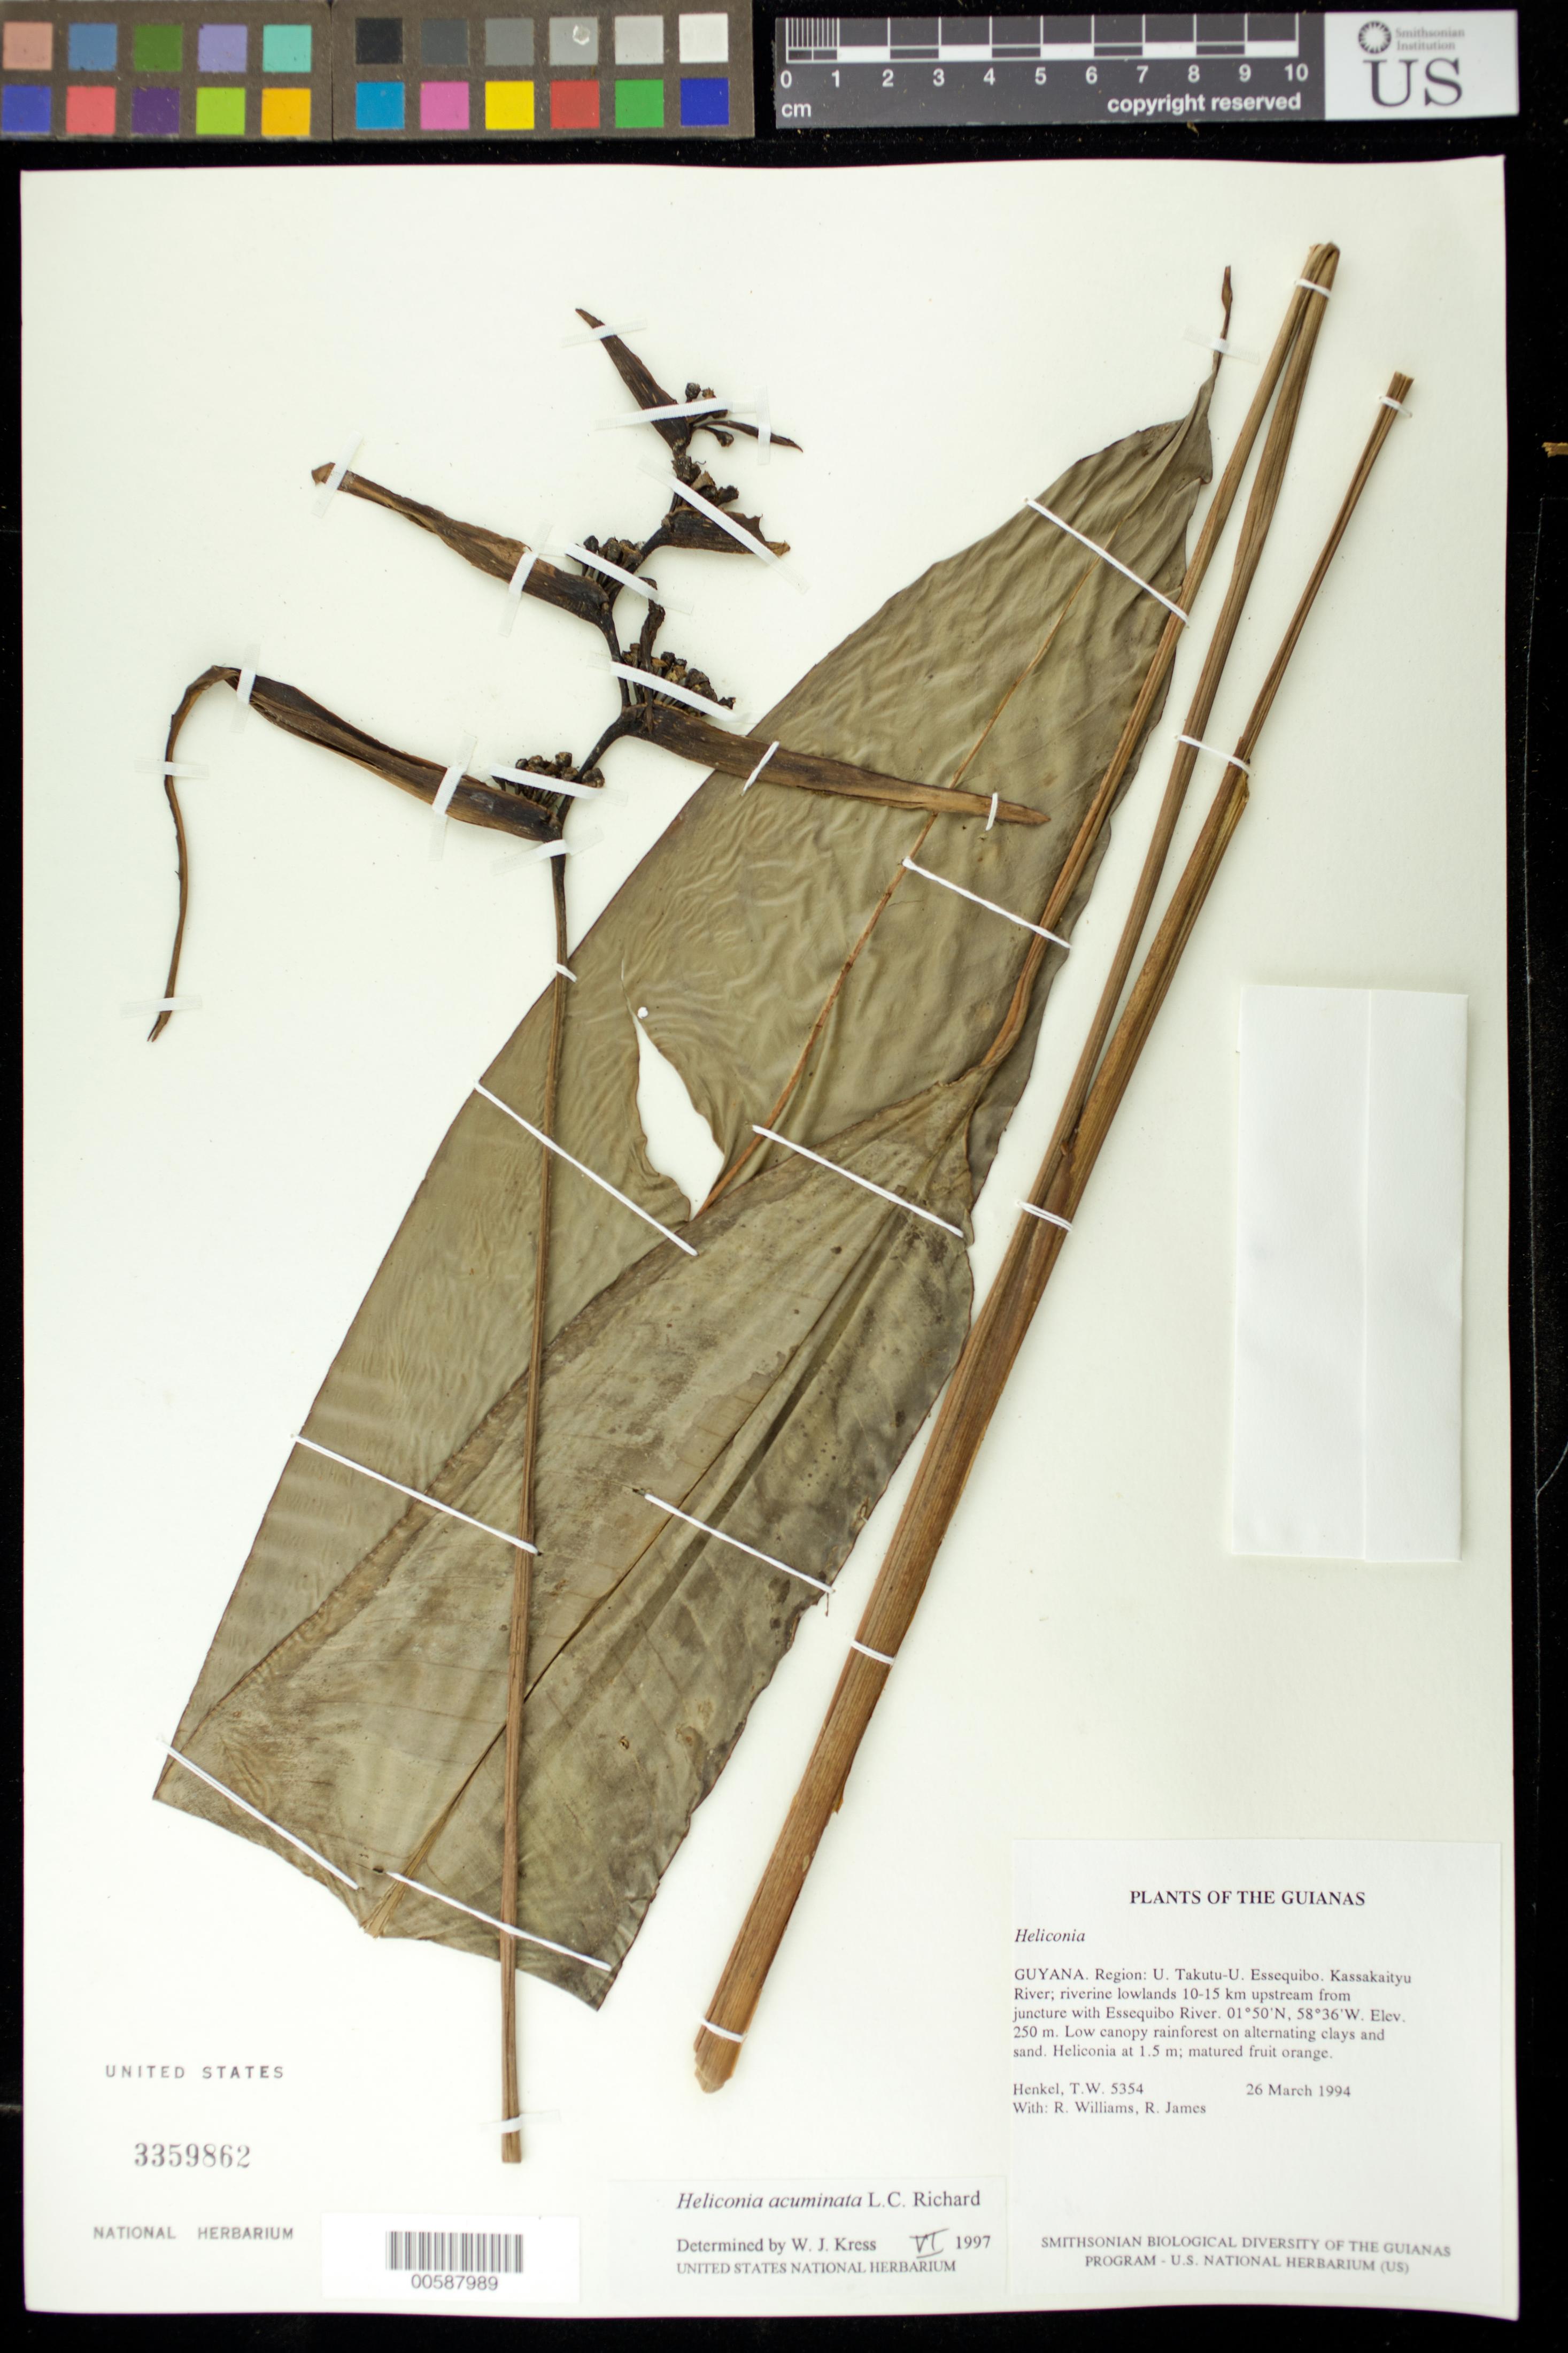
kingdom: Plantae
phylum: Tracheophyta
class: Liliopsida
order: Zingiberales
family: Heliconiaceae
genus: Heliconia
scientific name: Heliconia acuminata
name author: A. Rich.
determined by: Kress, W. J., (US), Smithsonian Institution - National Museum of Natural History (UNITED STATES)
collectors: T. Henkel, R. Williams & R. James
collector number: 5354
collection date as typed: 26 March 1994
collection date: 1994-03-26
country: Guyana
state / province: U. Takutu-U. Essequibo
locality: Kassakaityu River 10-15 km upstream from juncture with Essequibo River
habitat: Riverine lowlands. Low canopy rainforest on alternating clays and sand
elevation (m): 250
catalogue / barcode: US 3359862